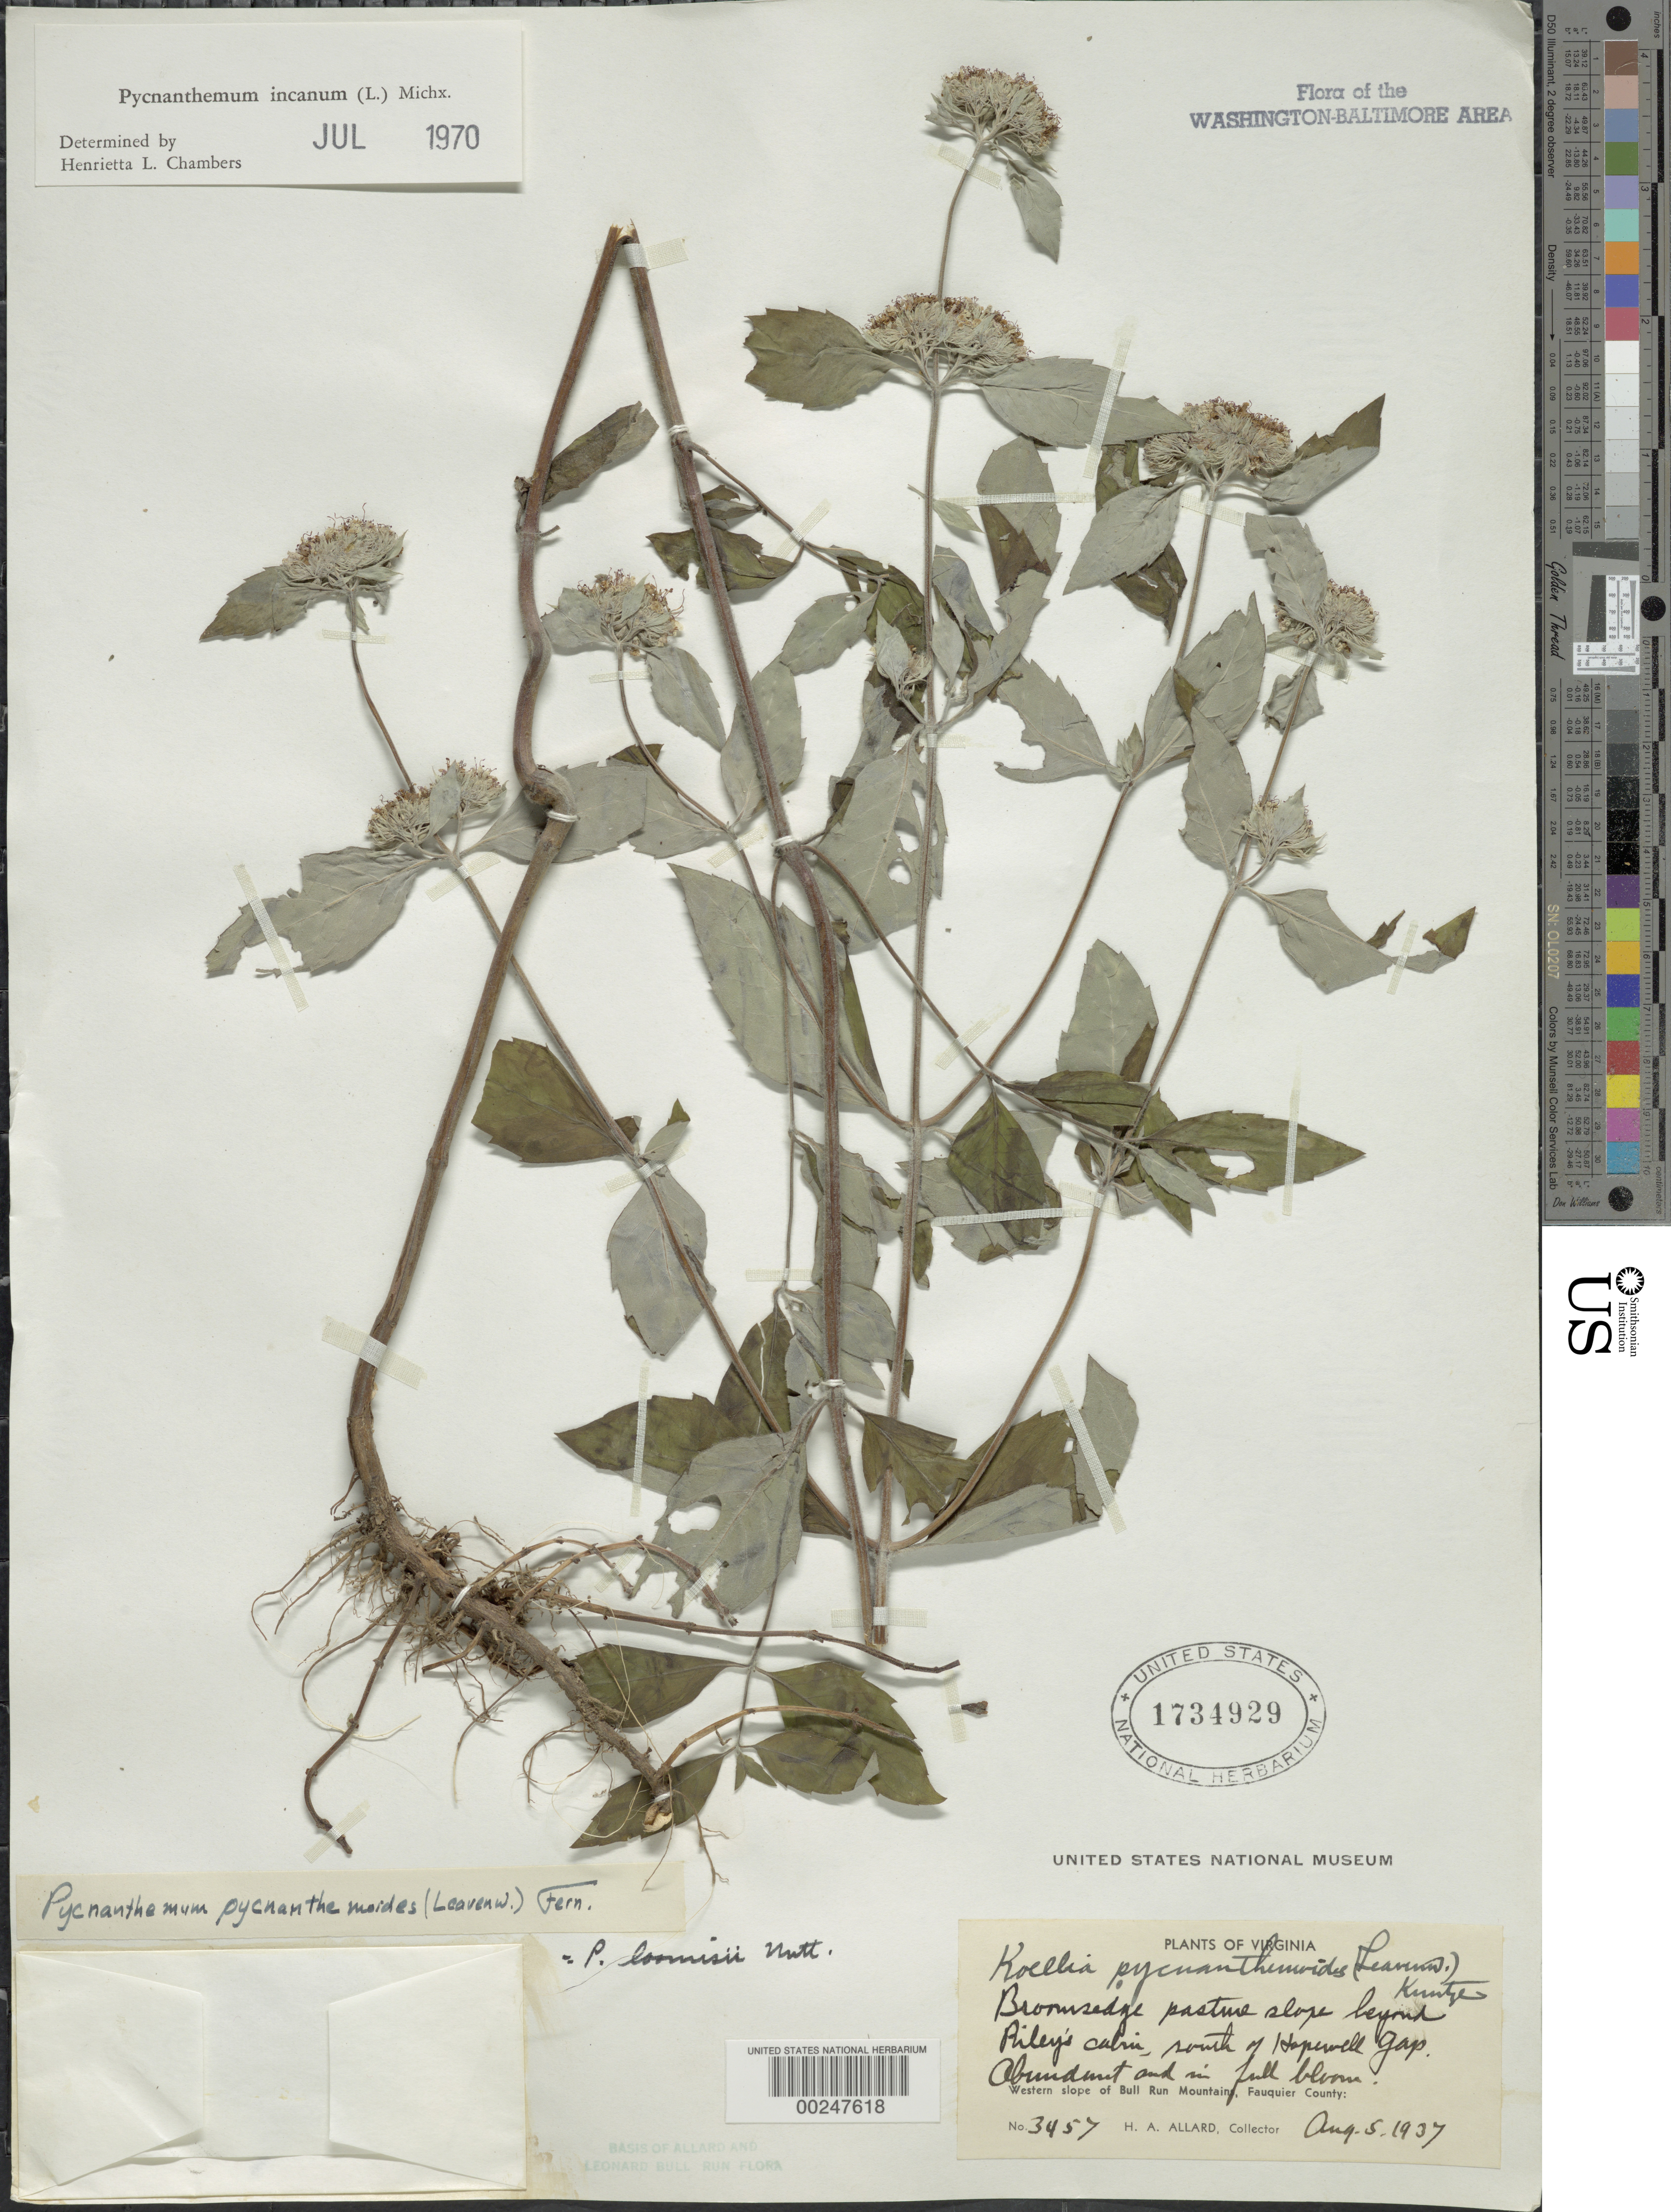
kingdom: Plantae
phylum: Tracheophyta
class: Magnoliopsida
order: Lamiales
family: Lamiaceae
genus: Pycnanthemum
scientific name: Pycnanthemum incanum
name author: (L.) Michx.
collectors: H. A. Allard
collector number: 3457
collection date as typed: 05 Aug 1937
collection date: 1937-08-05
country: United States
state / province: Virginia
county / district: Fauquier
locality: Western slope of Bull Mt, beyond Riley's Cabin, S of Hopewell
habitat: Broomsedge pasture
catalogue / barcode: US 1734929